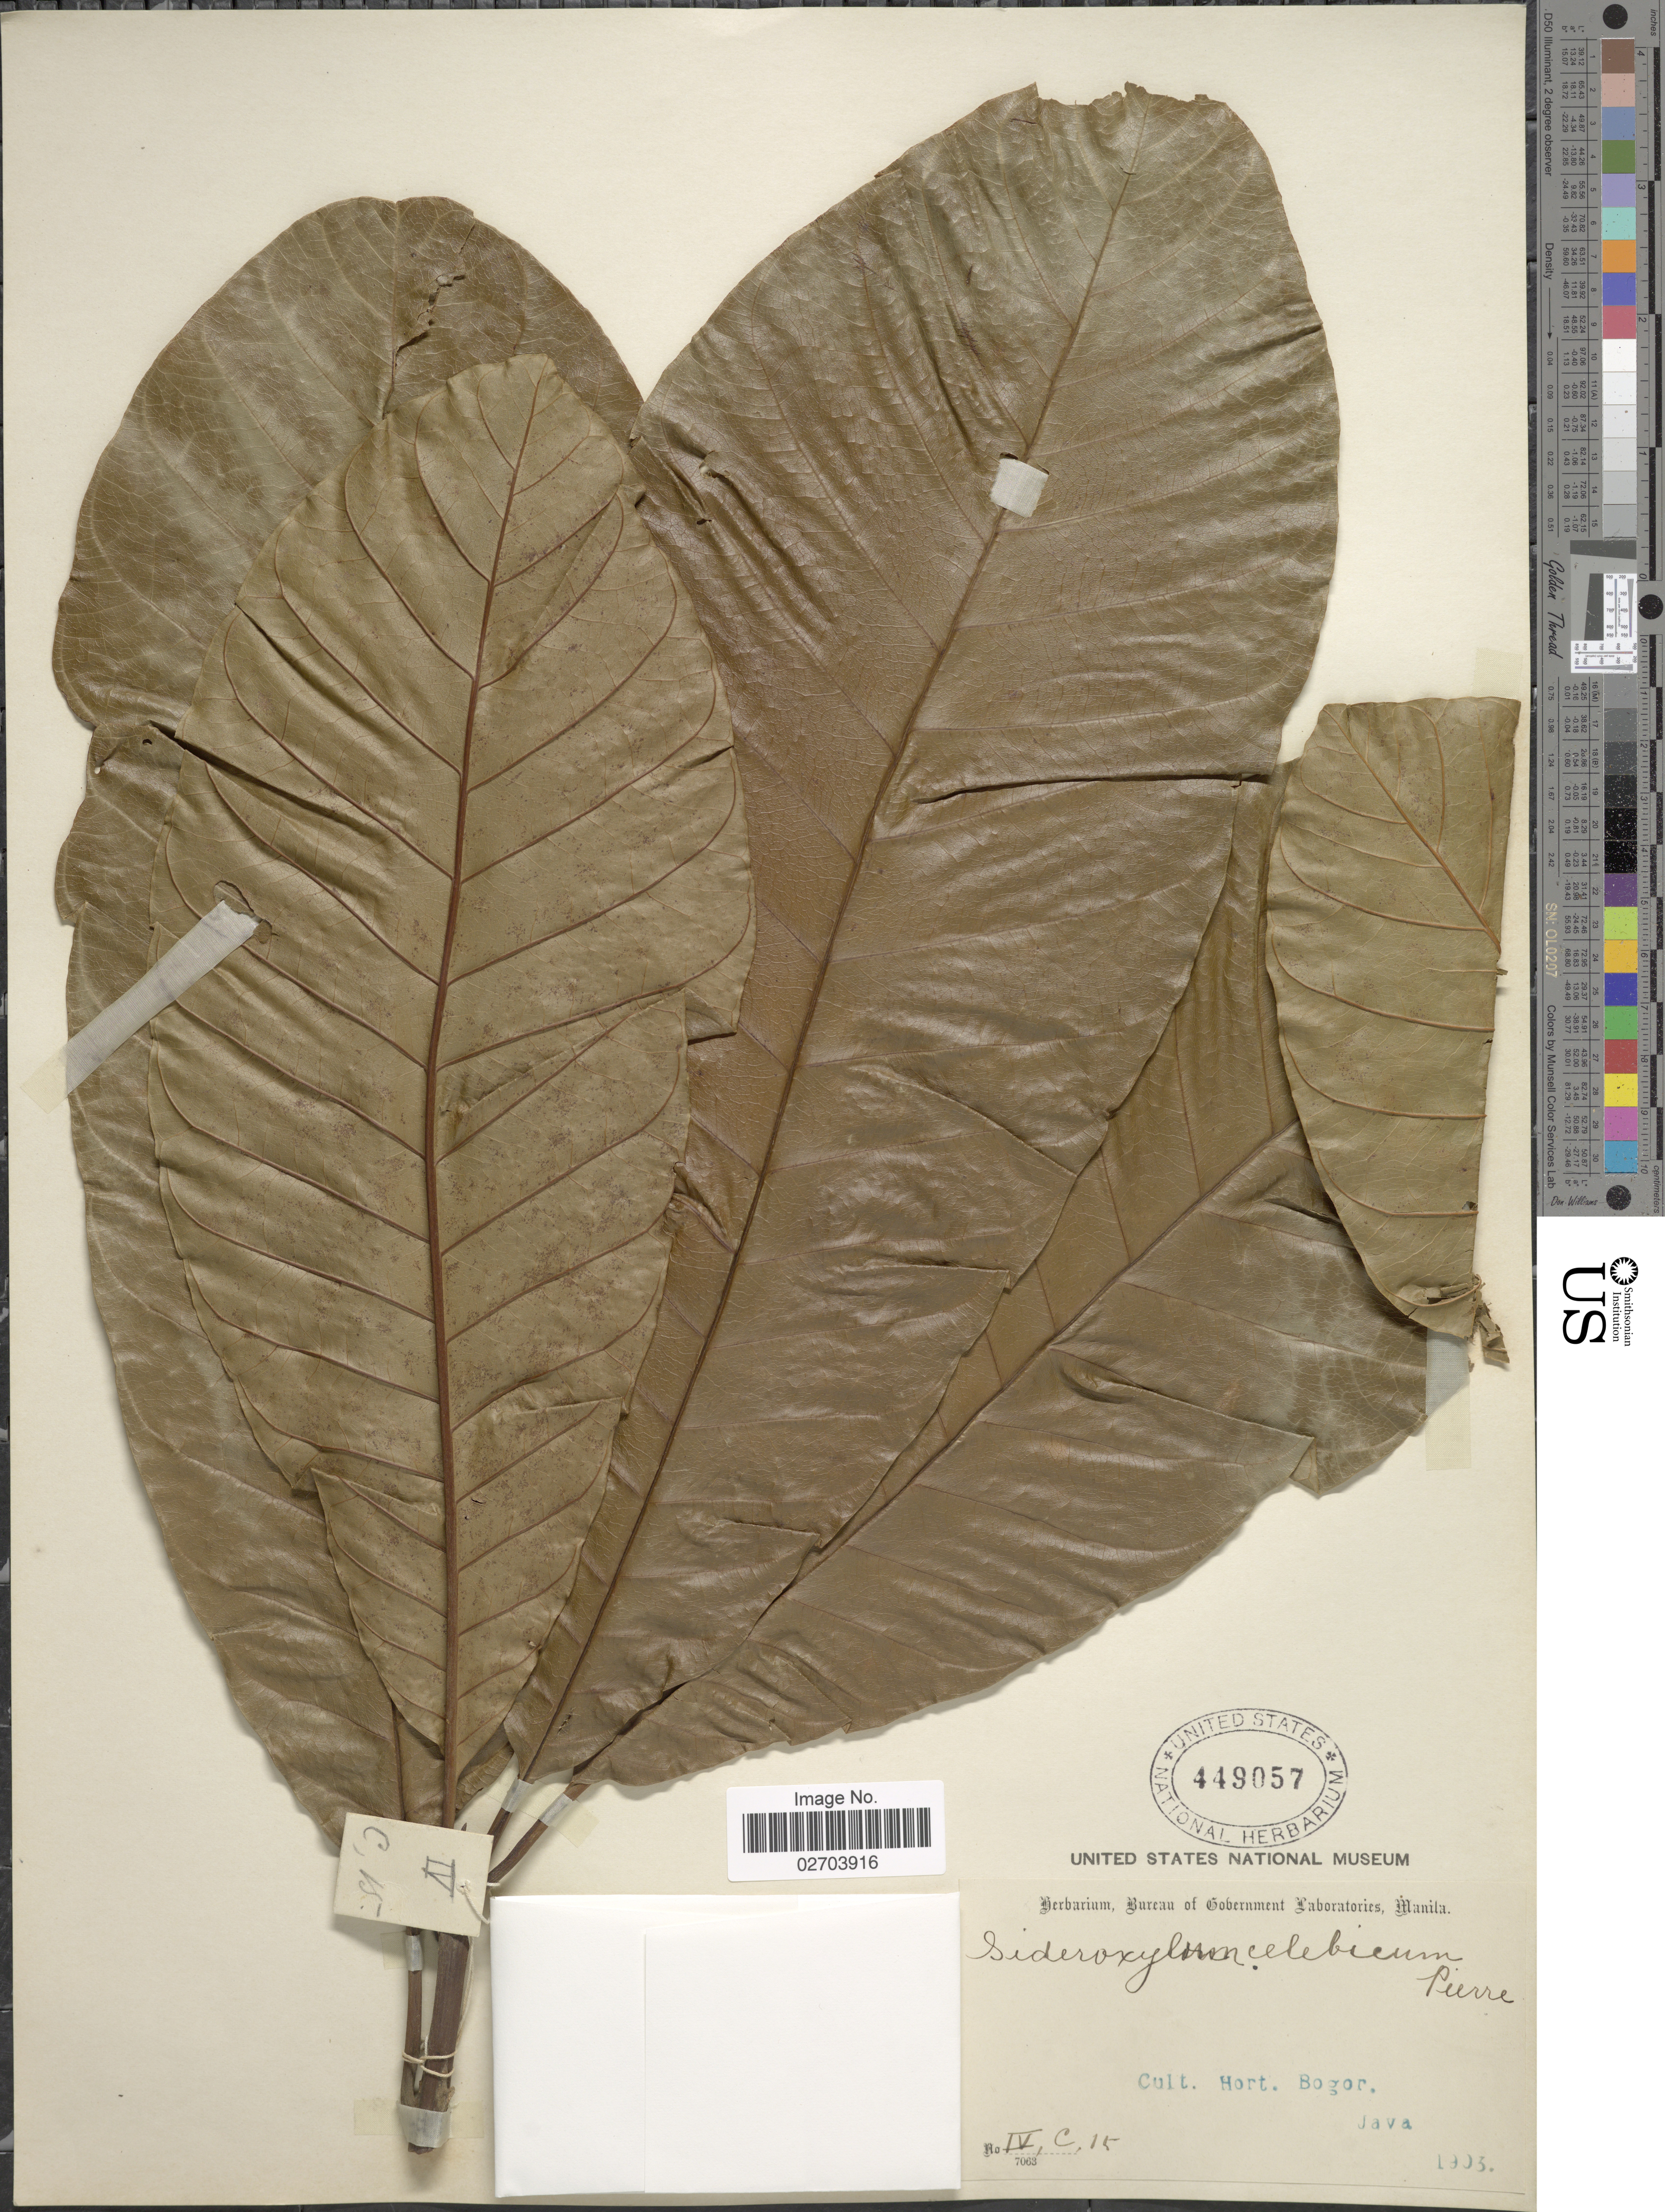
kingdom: Plantae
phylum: Tracheophyta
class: Magnoliopsida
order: Ericales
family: Sapotaceae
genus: Sideroxylon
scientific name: Sideroxylon celebicum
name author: Pierre ex Burck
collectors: Ex herb. Bureau of Government Laboratories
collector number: IV, C, 15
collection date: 1903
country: Indonesia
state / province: Java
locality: Cult. Hort. Bogor, Java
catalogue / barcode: US 449057